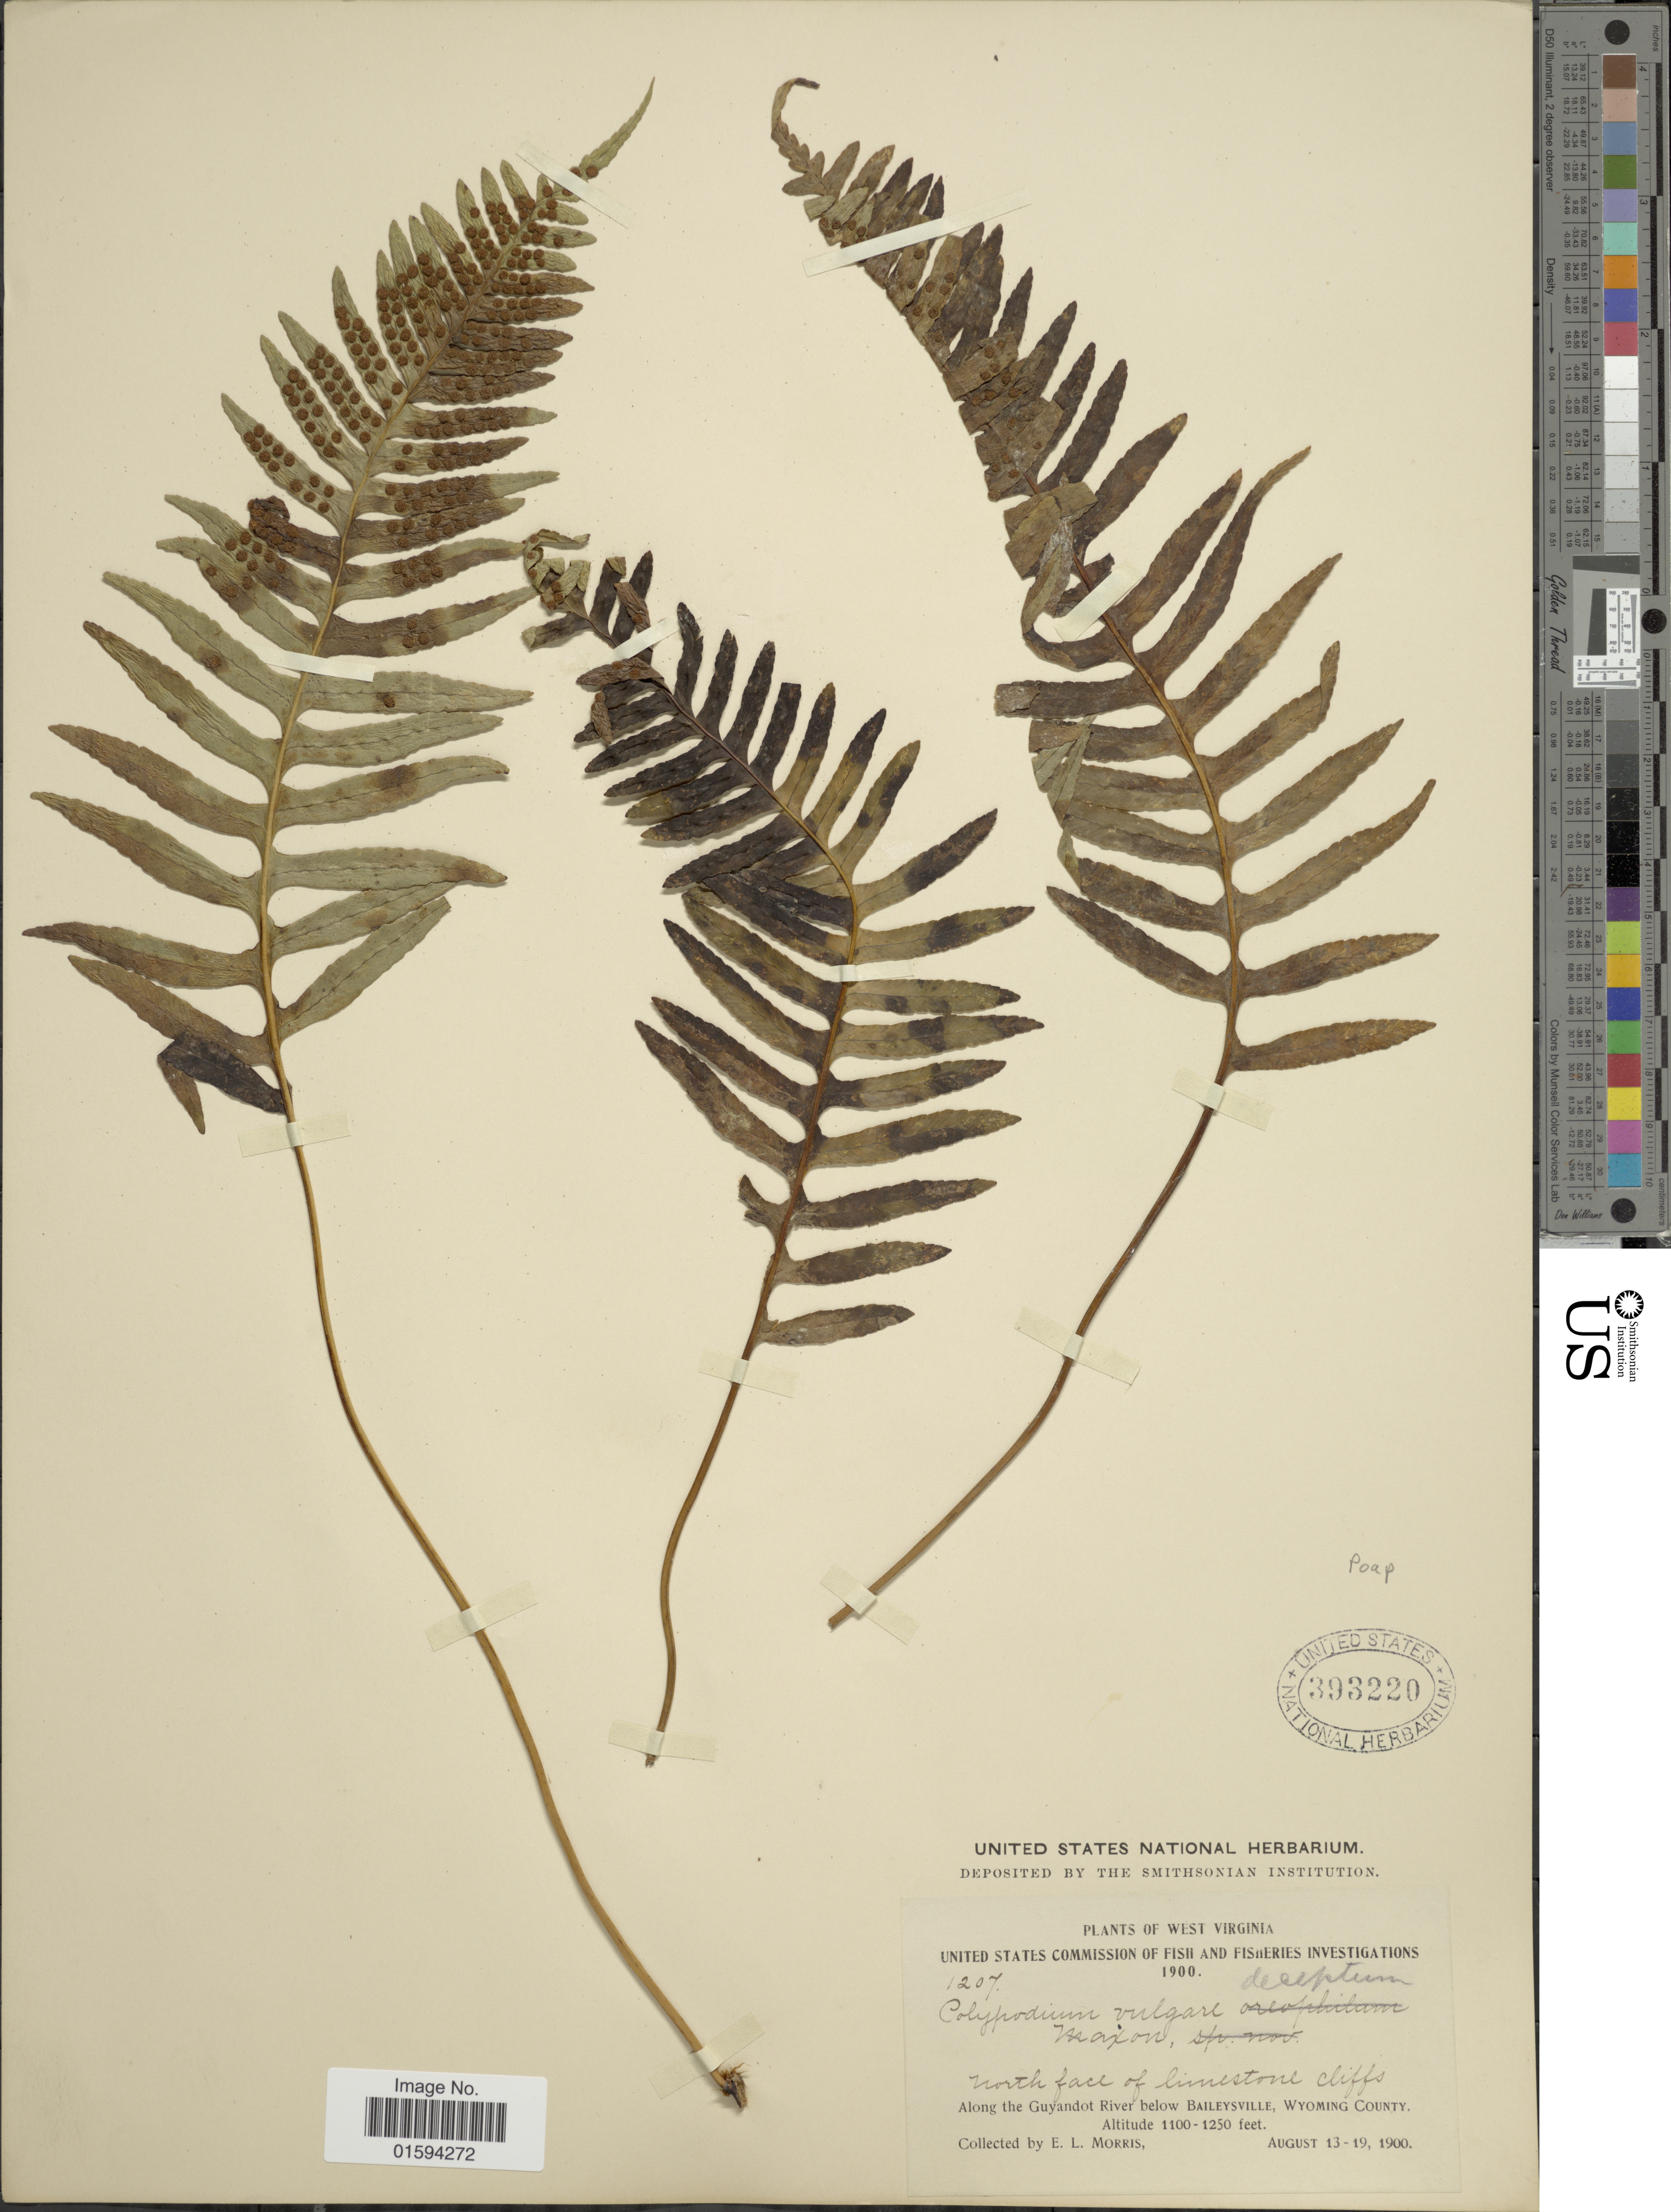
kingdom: Plantae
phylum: Tracheophyta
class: Polypodiopsida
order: Polypodiales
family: Polypodiaceae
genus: Polypodium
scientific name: Polypodium appalachianum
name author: Haufler & Windham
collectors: E. Morris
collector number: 1207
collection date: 1900-08-13/1900-08-19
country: United States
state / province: West Virginia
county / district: Wyoming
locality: North face of limestone cliffs, along the Guyanadot River below Baileysville, Wyoming County.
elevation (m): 335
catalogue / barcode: US 393220